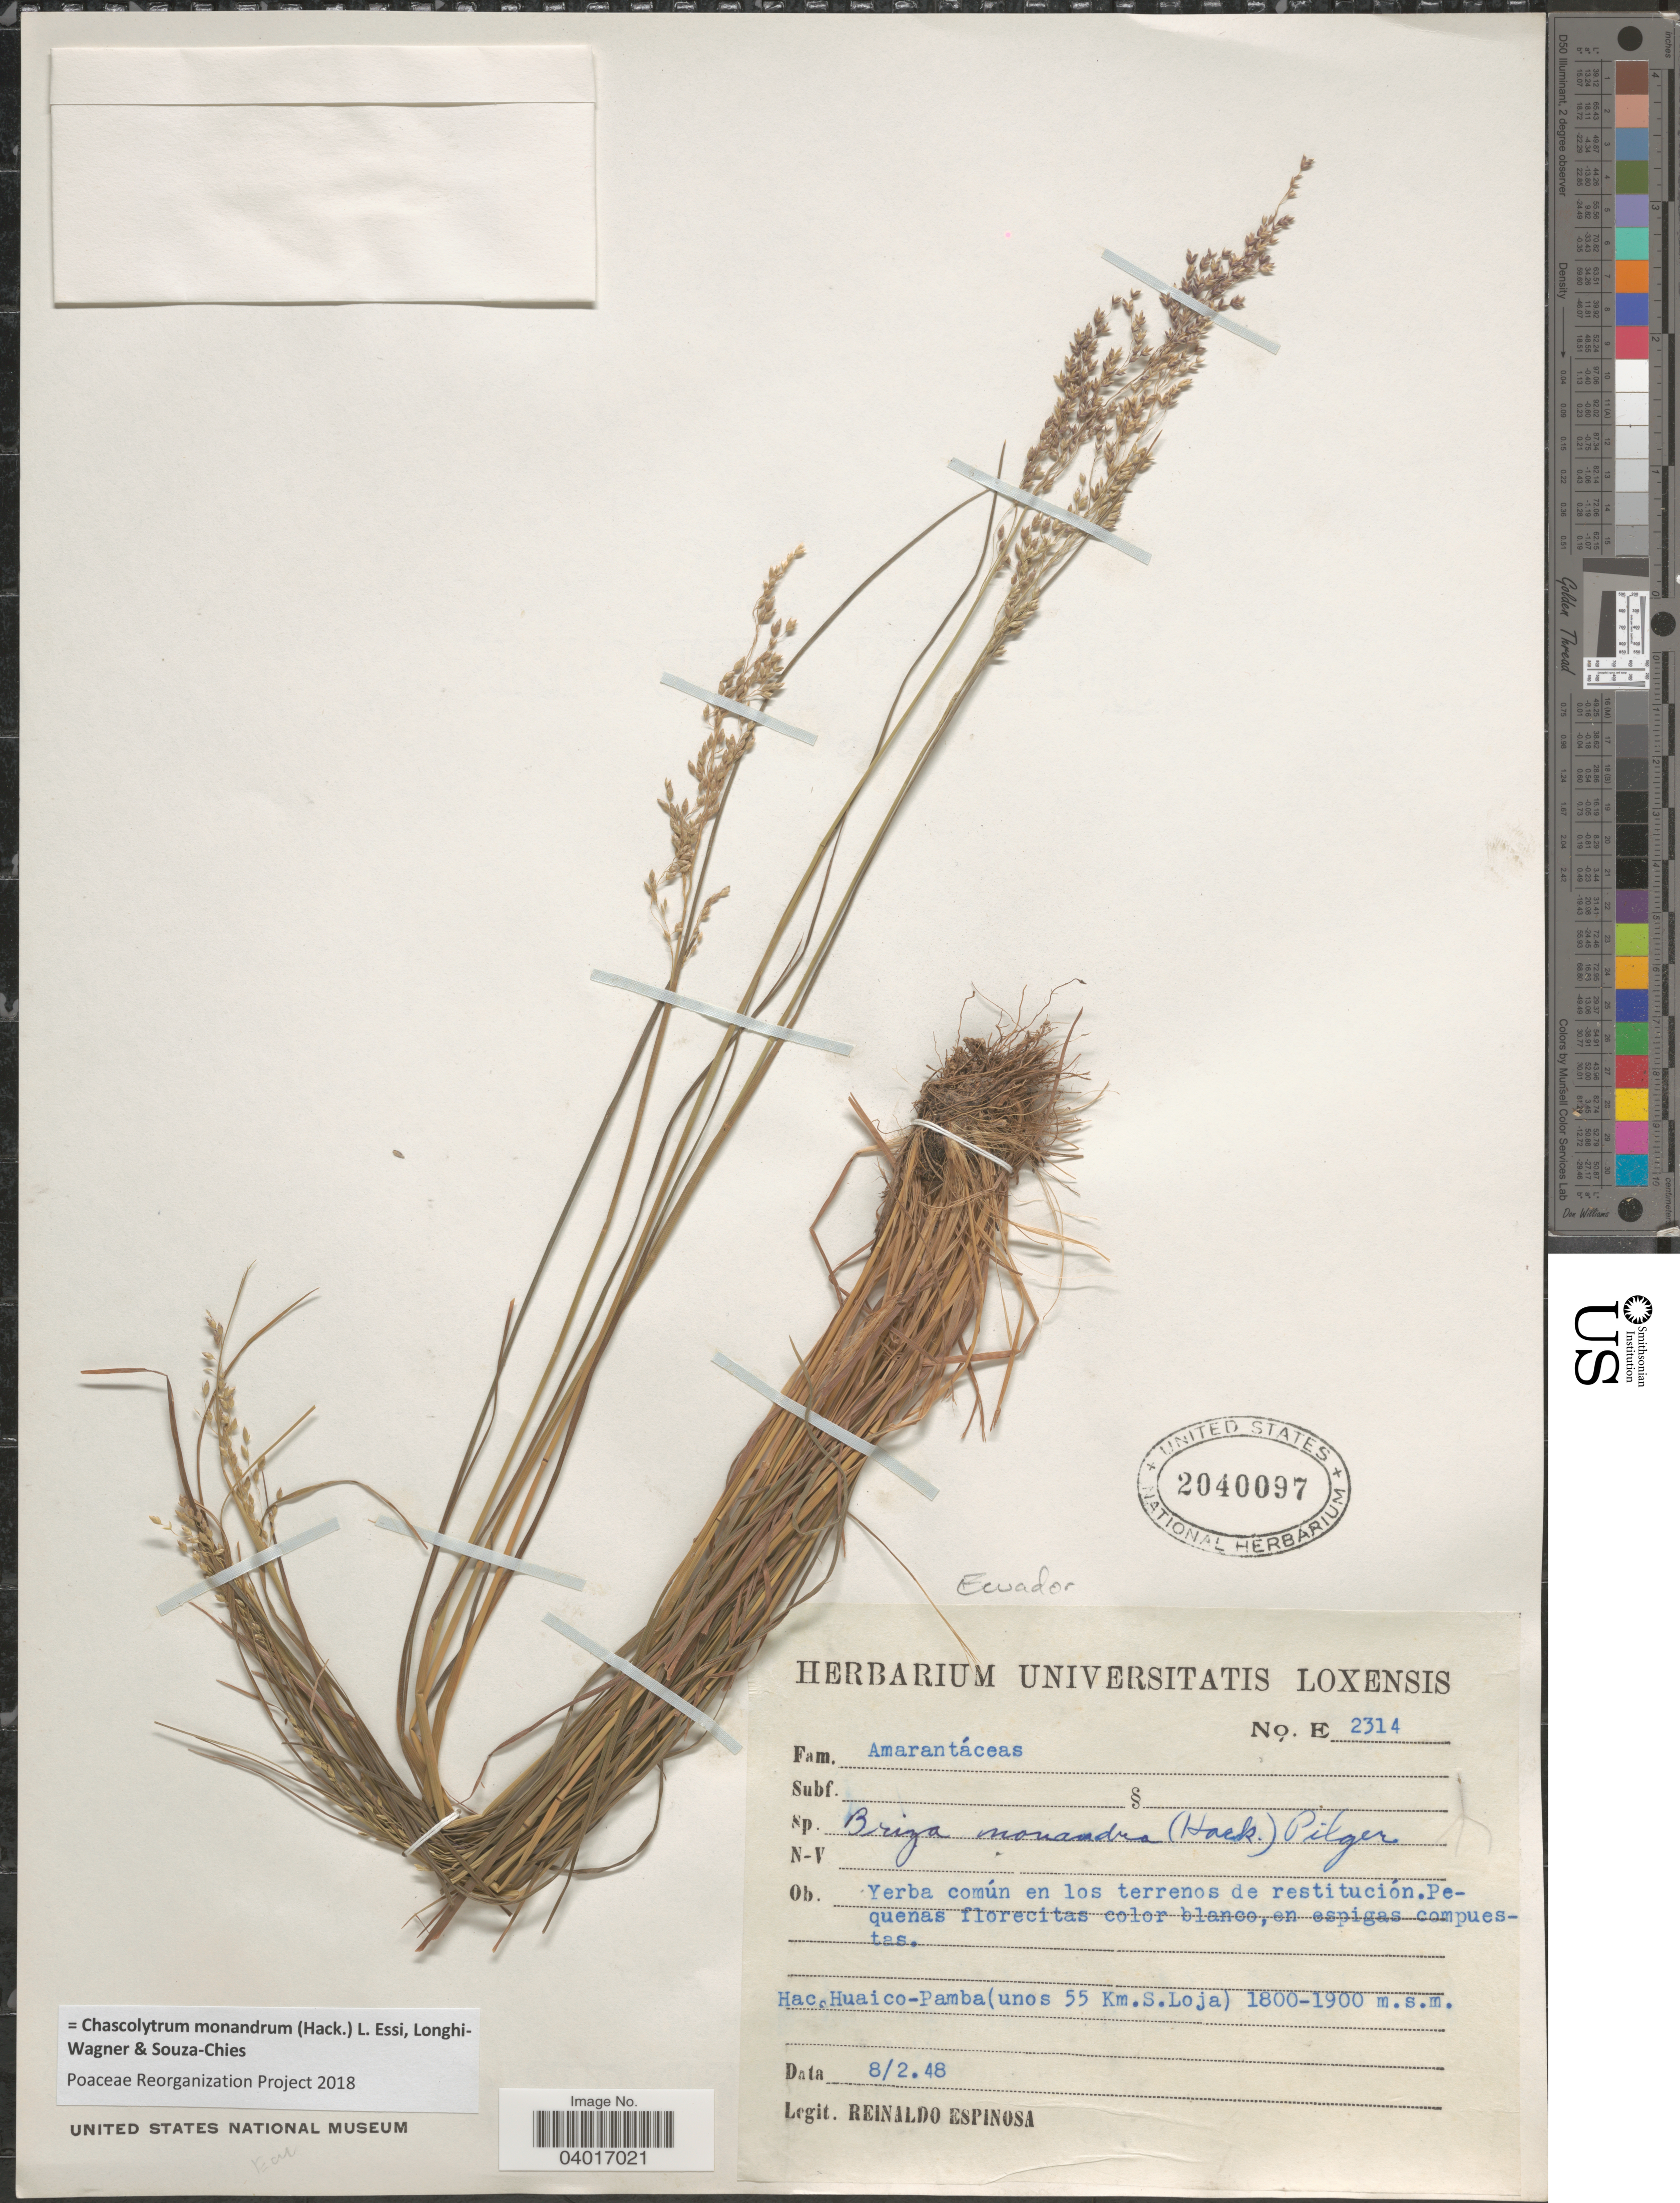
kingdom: Plantae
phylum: Tracheophyta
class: Liliopsida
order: Poales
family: Poaceae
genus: Chascolytrum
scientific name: Chascolytrum monandrum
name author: (Hack.) L. Essi et al.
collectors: R. Espinosa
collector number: E 2314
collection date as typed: Transcribed d/m/y: 8/2/48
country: Ecuador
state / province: Loja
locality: Huaico-Pamba (unos 55 Km. S. Loja).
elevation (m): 1800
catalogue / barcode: US 2040097